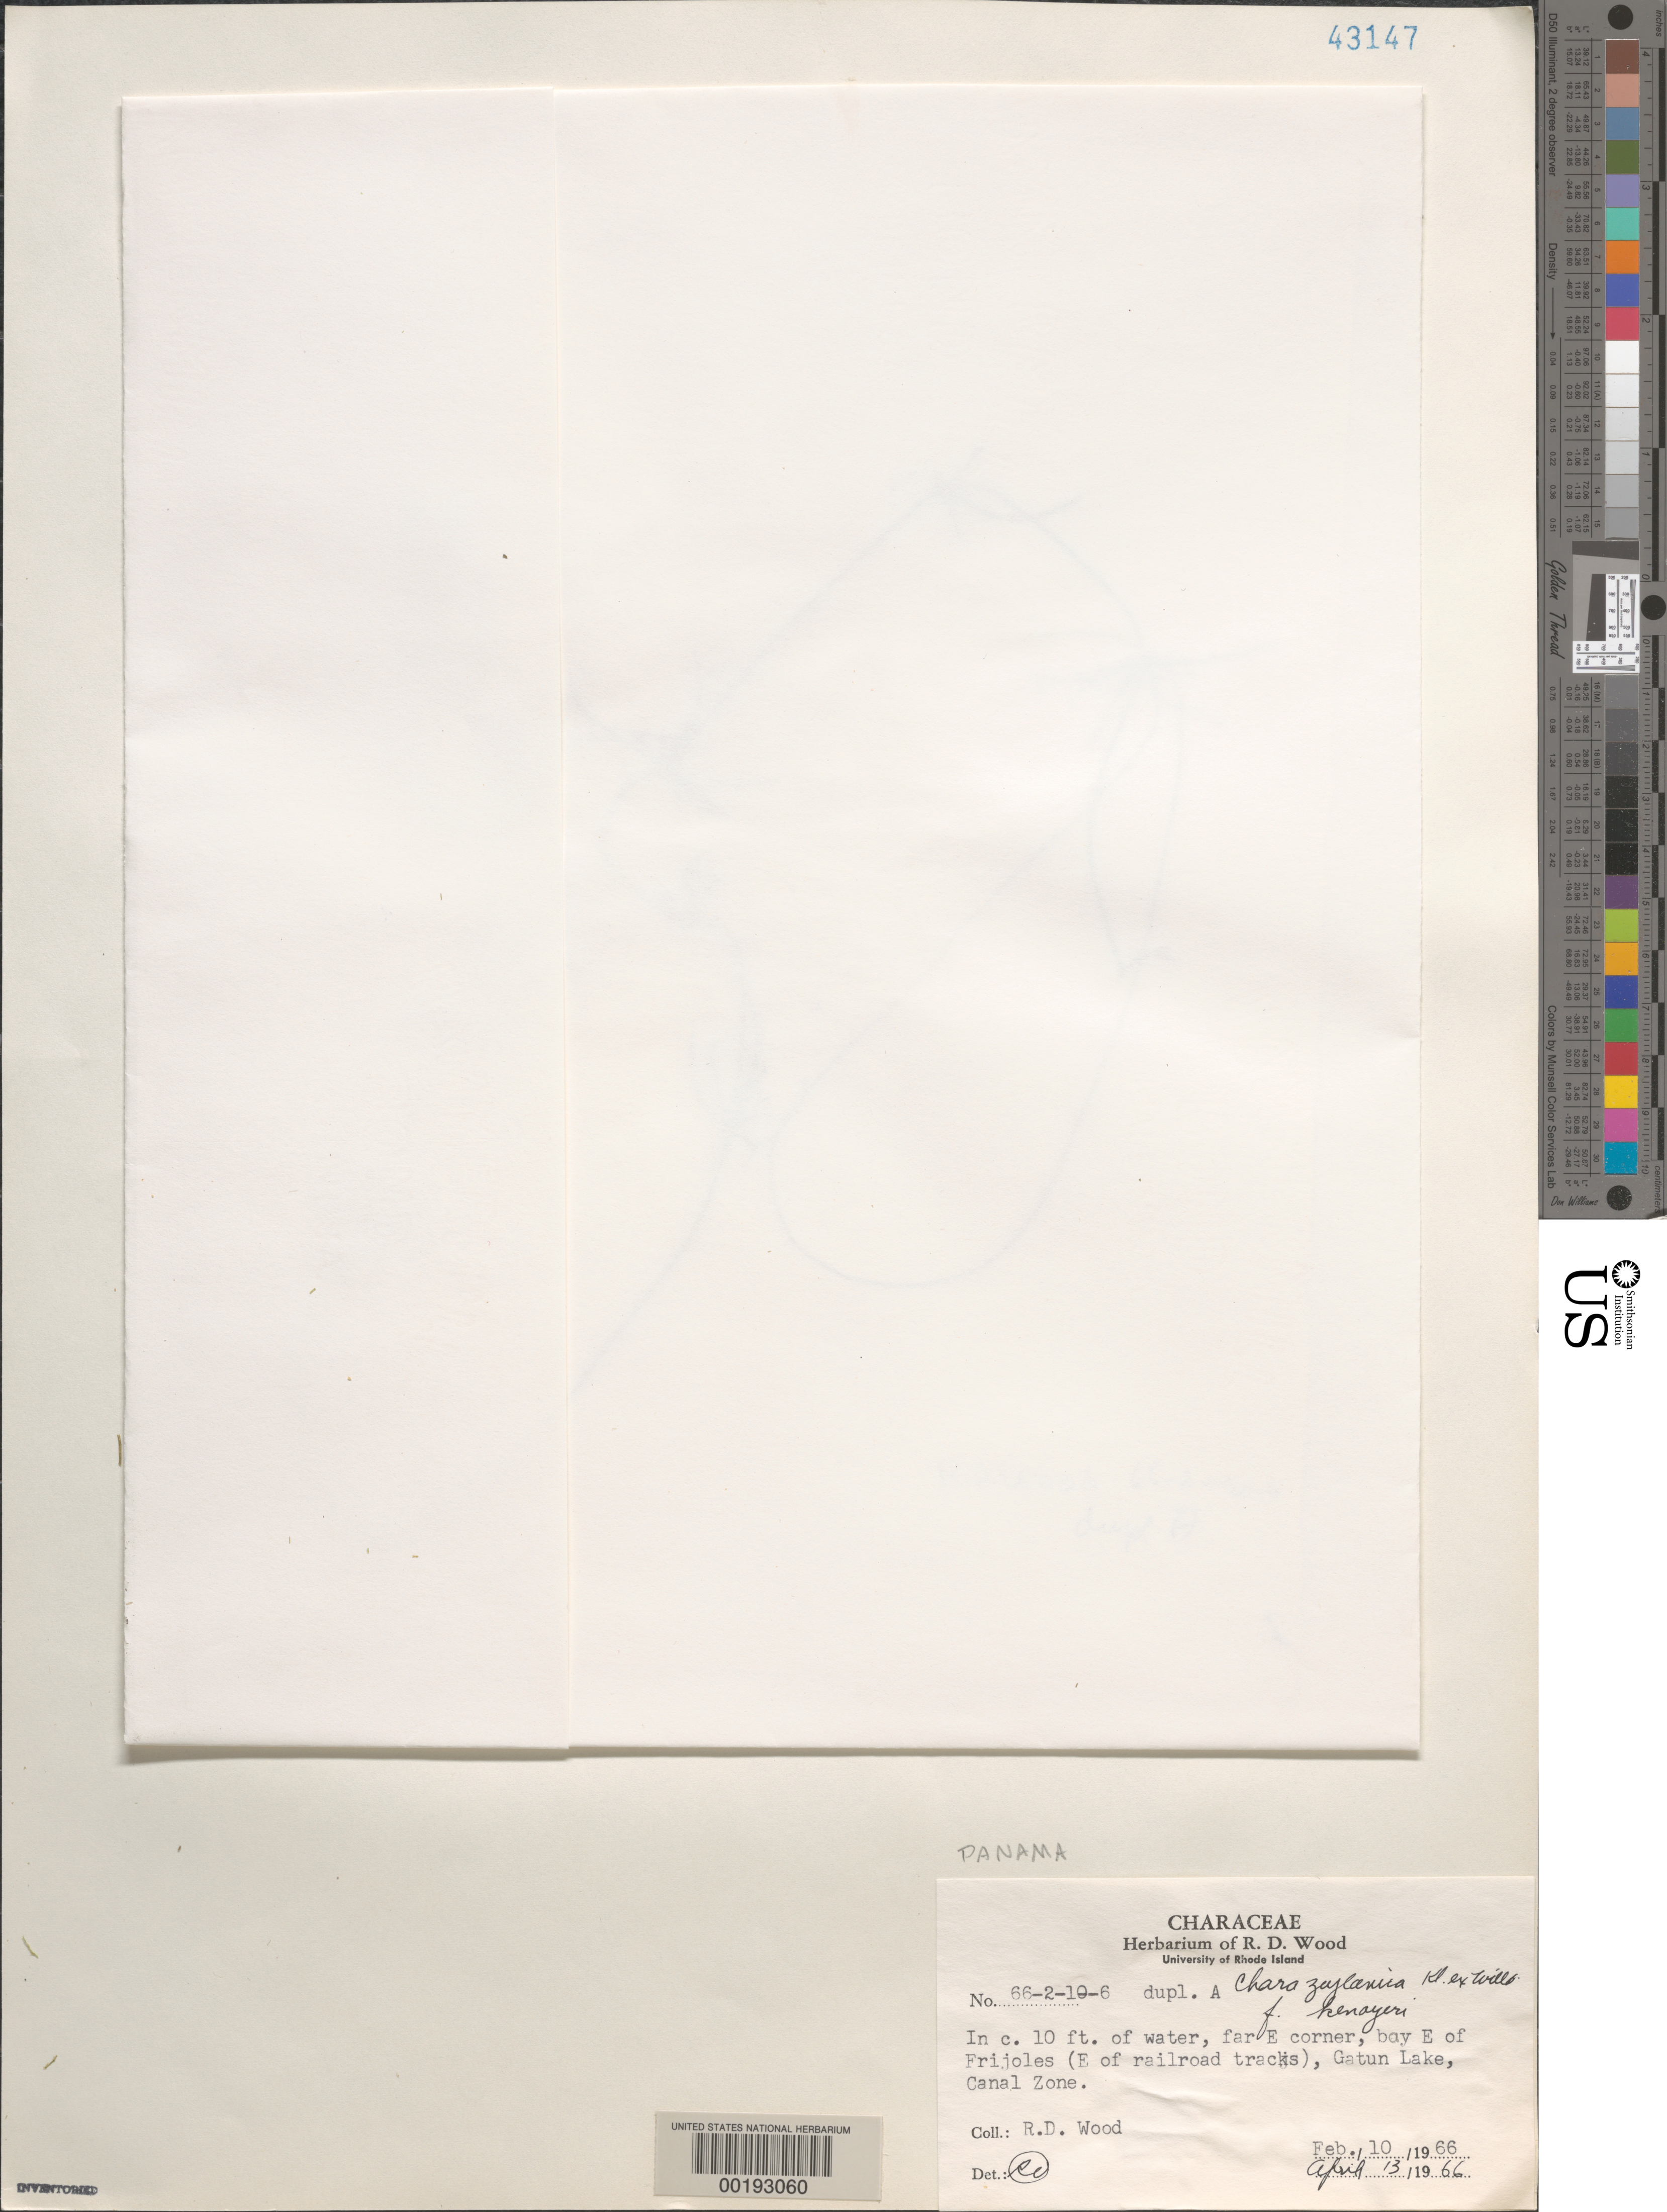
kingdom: Plantae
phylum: Charophyta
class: Charophyceae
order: Charales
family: Characeae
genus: Chara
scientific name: Chara zeylanica f. kenoyeri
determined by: Wood, R. D.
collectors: R. Wood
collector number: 66-2-10-6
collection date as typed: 10 Feb 1966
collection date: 1966-02-10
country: Panama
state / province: Colón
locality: Bay east of Frijoles, Gatun Lake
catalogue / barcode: US 43147